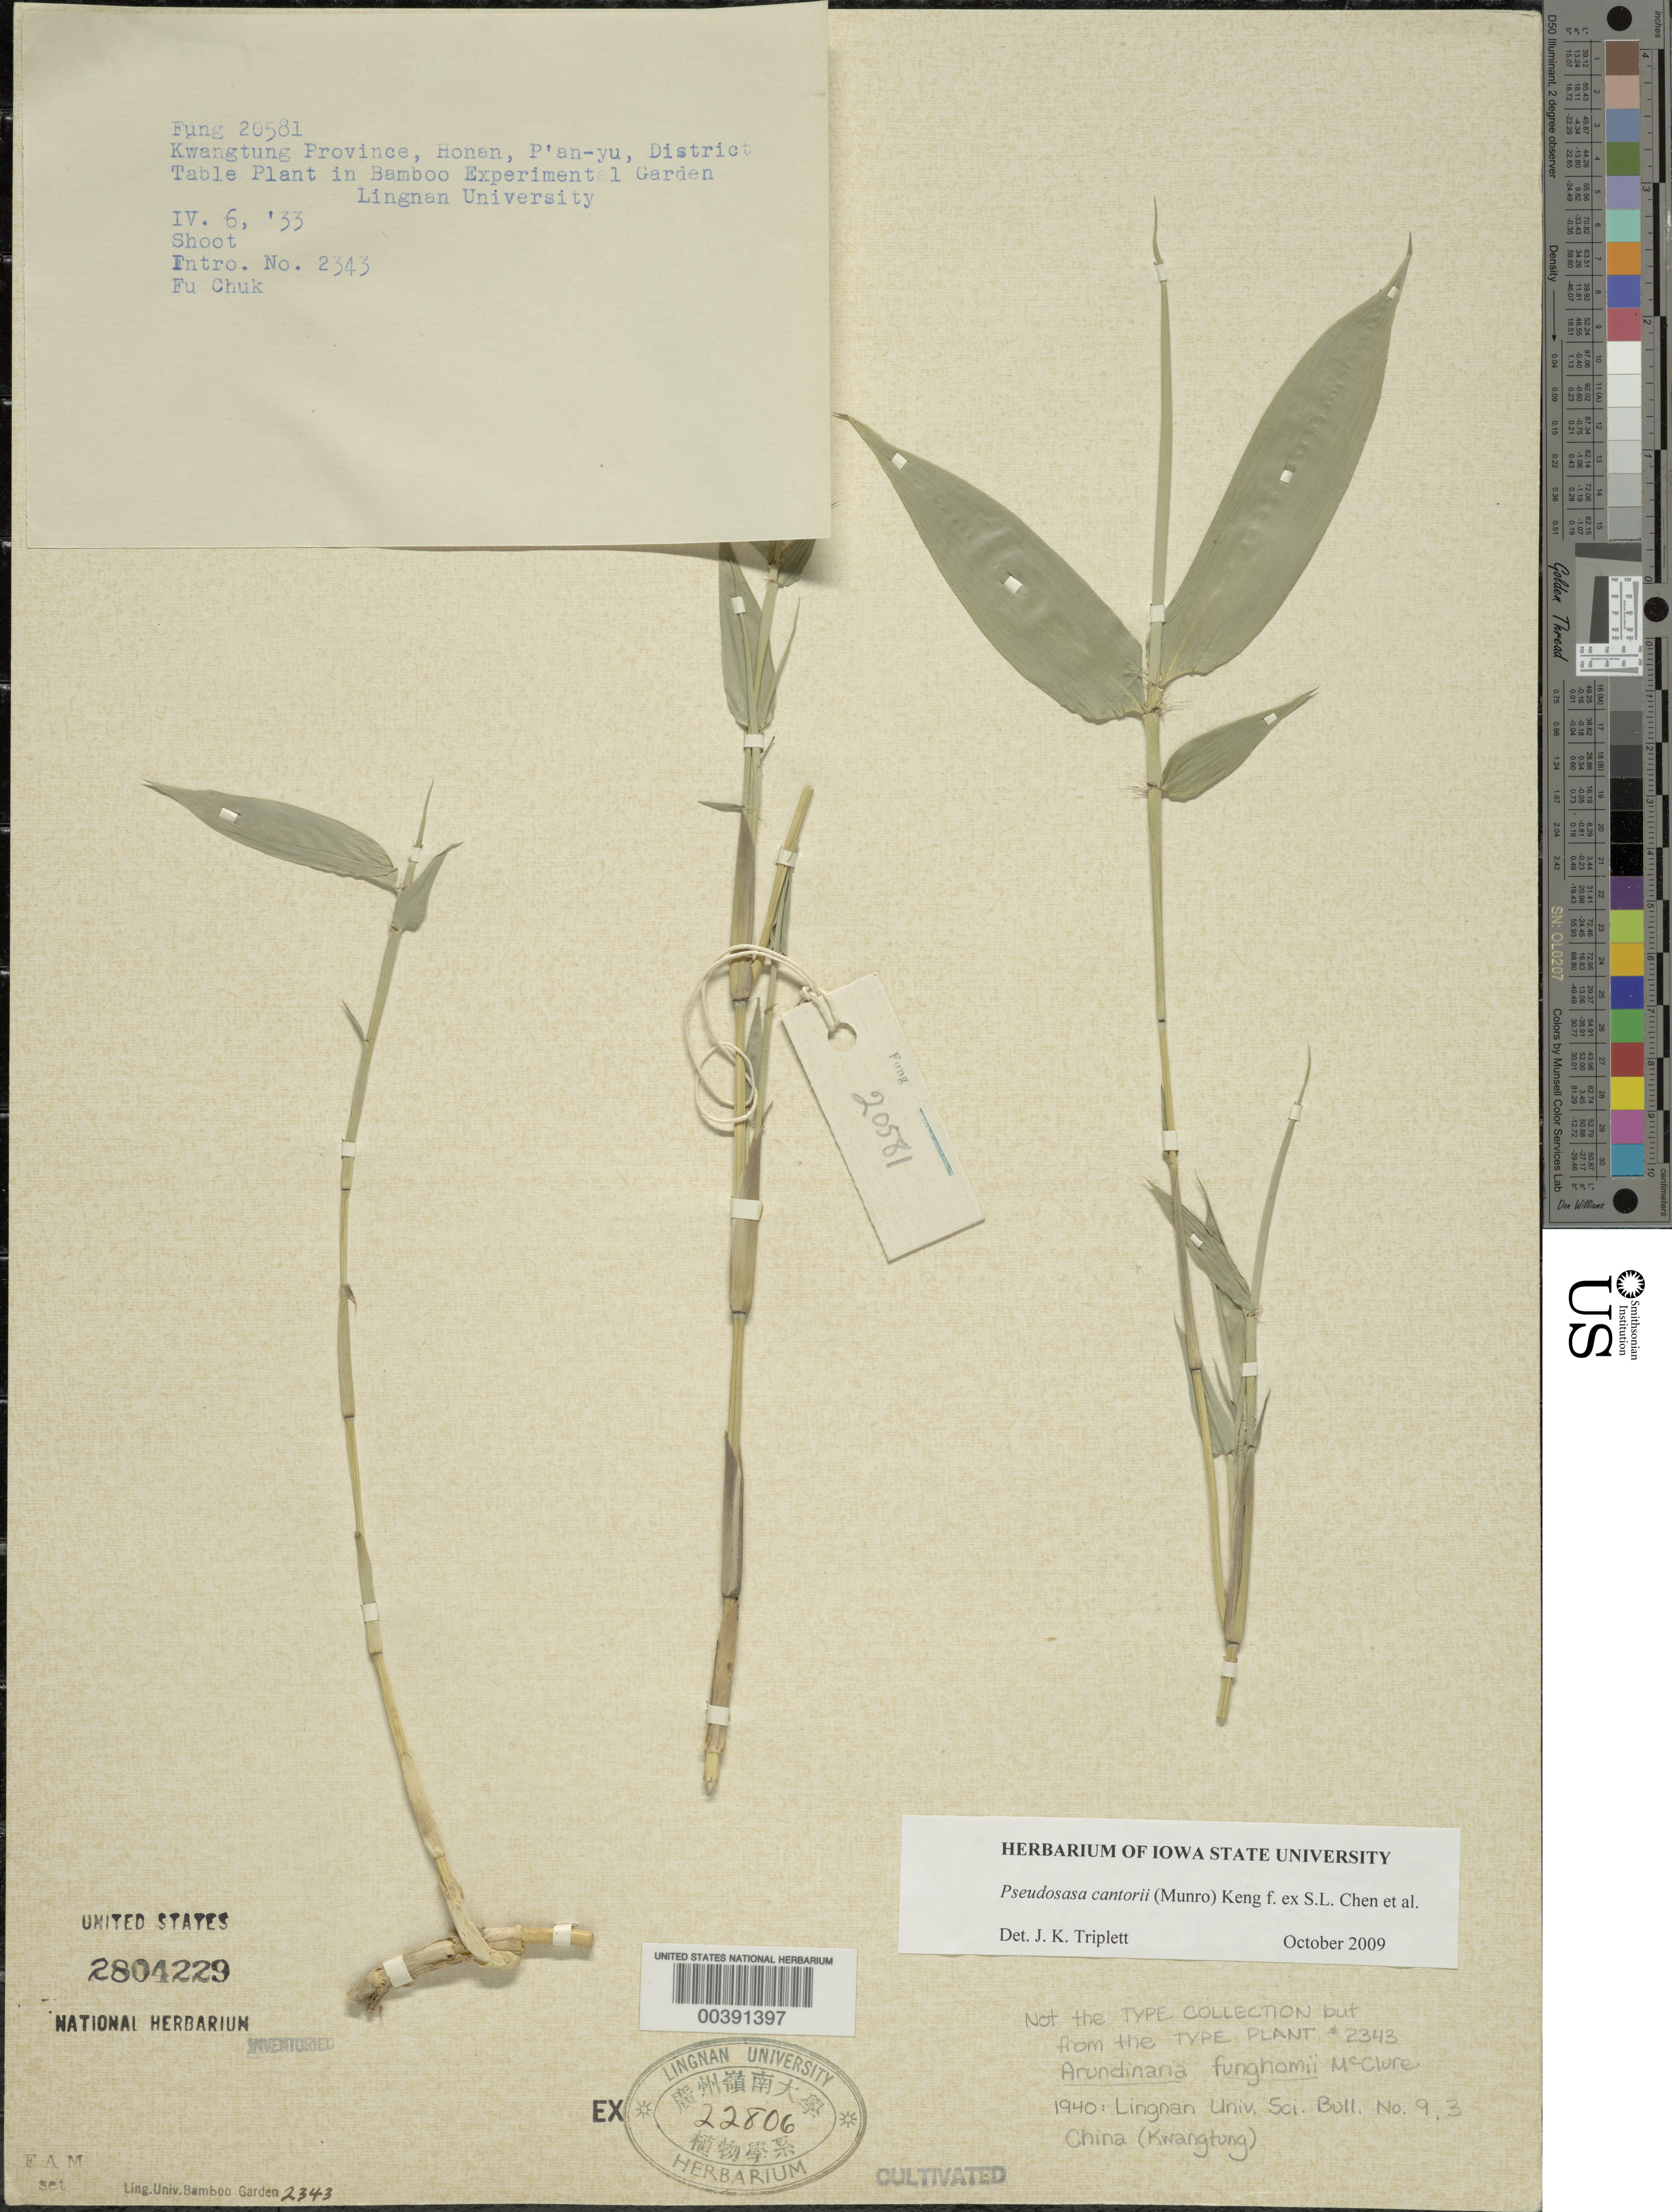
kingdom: Plantae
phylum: Tracheophyta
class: Liliopsida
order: Poales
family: Poaceae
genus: Pseudosasa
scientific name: Pseudosasa cantorii (Munro) Keng f. ex S.L. Chen et al.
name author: (Munro) Keng f. ex S.L. Chen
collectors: H. L. Fung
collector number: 20581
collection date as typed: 06 Apr 1933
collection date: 1933-04-06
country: China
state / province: Guangdong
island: Honam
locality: P'an-yu, Lingnan University Bamboo Garden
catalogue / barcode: US 2804229